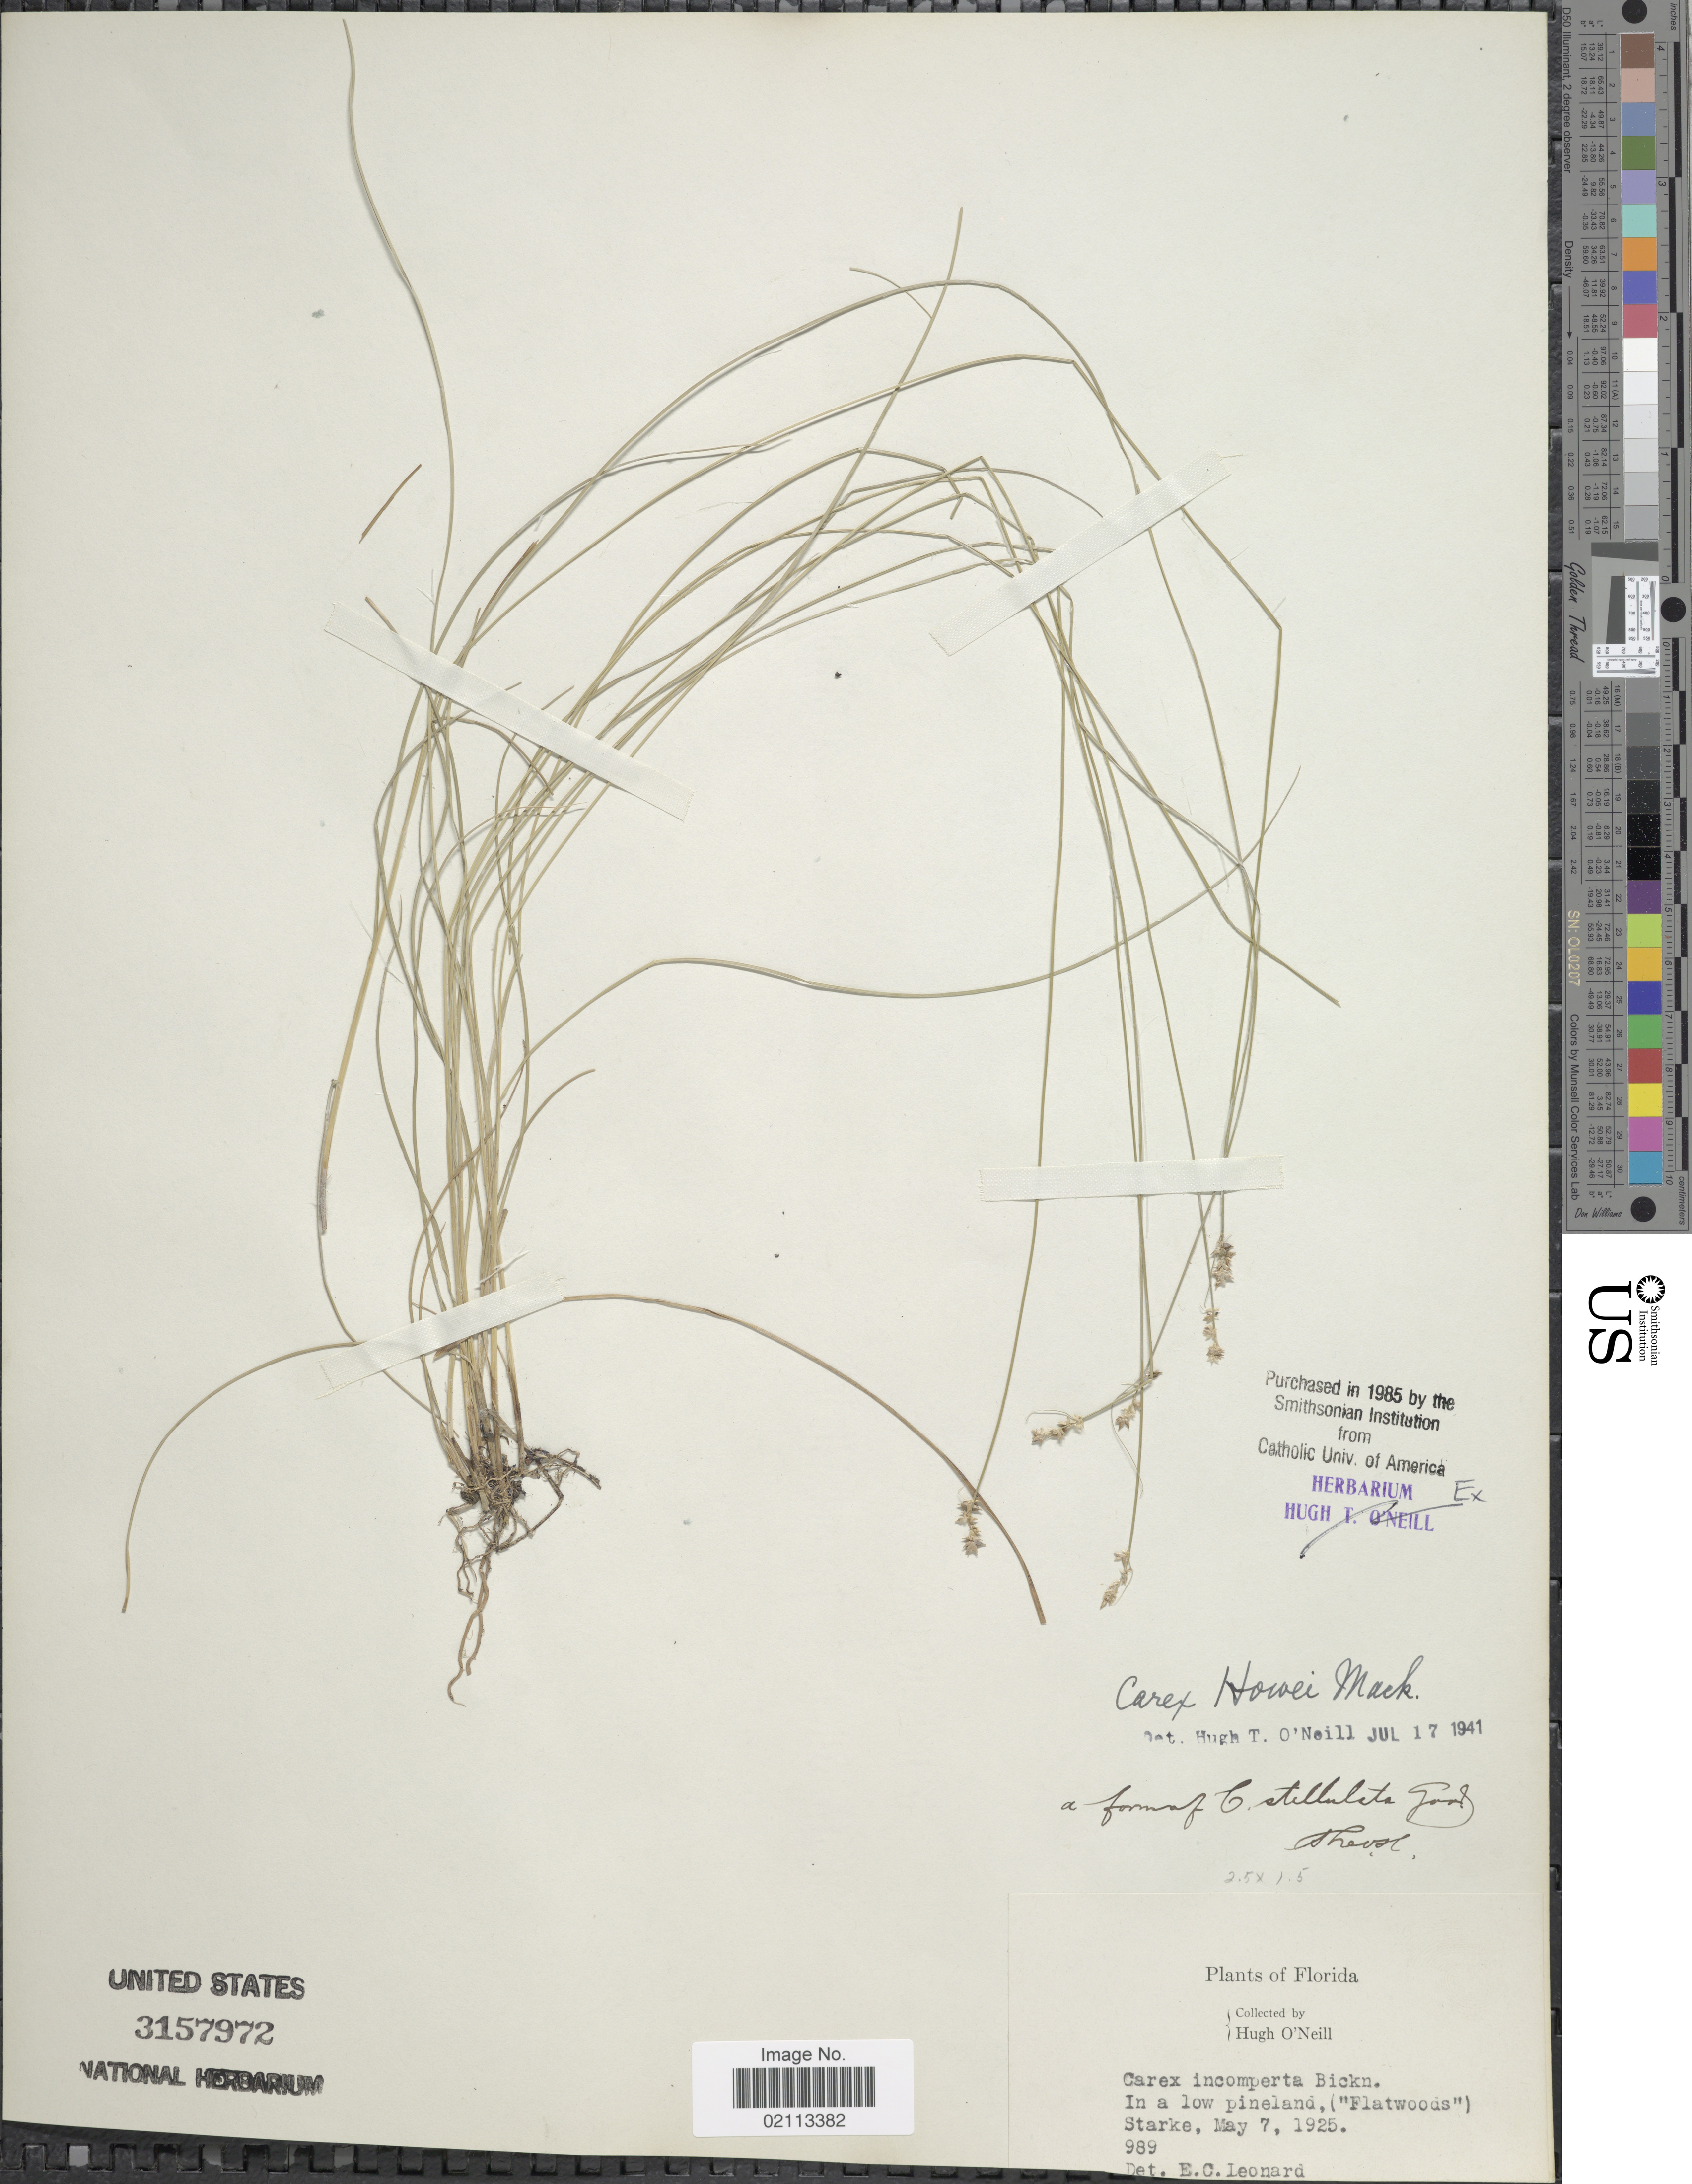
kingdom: Plantae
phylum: Tracheophyta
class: Liliopsida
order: Poales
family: Cyperaceae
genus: Carex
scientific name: Carex howei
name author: Mack.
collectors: H. O'Neill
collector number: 989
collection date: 1925-05-07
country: United States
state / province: Florida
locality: In a low pineland, '(Flatwoods') Starke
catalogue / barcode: US 3157972